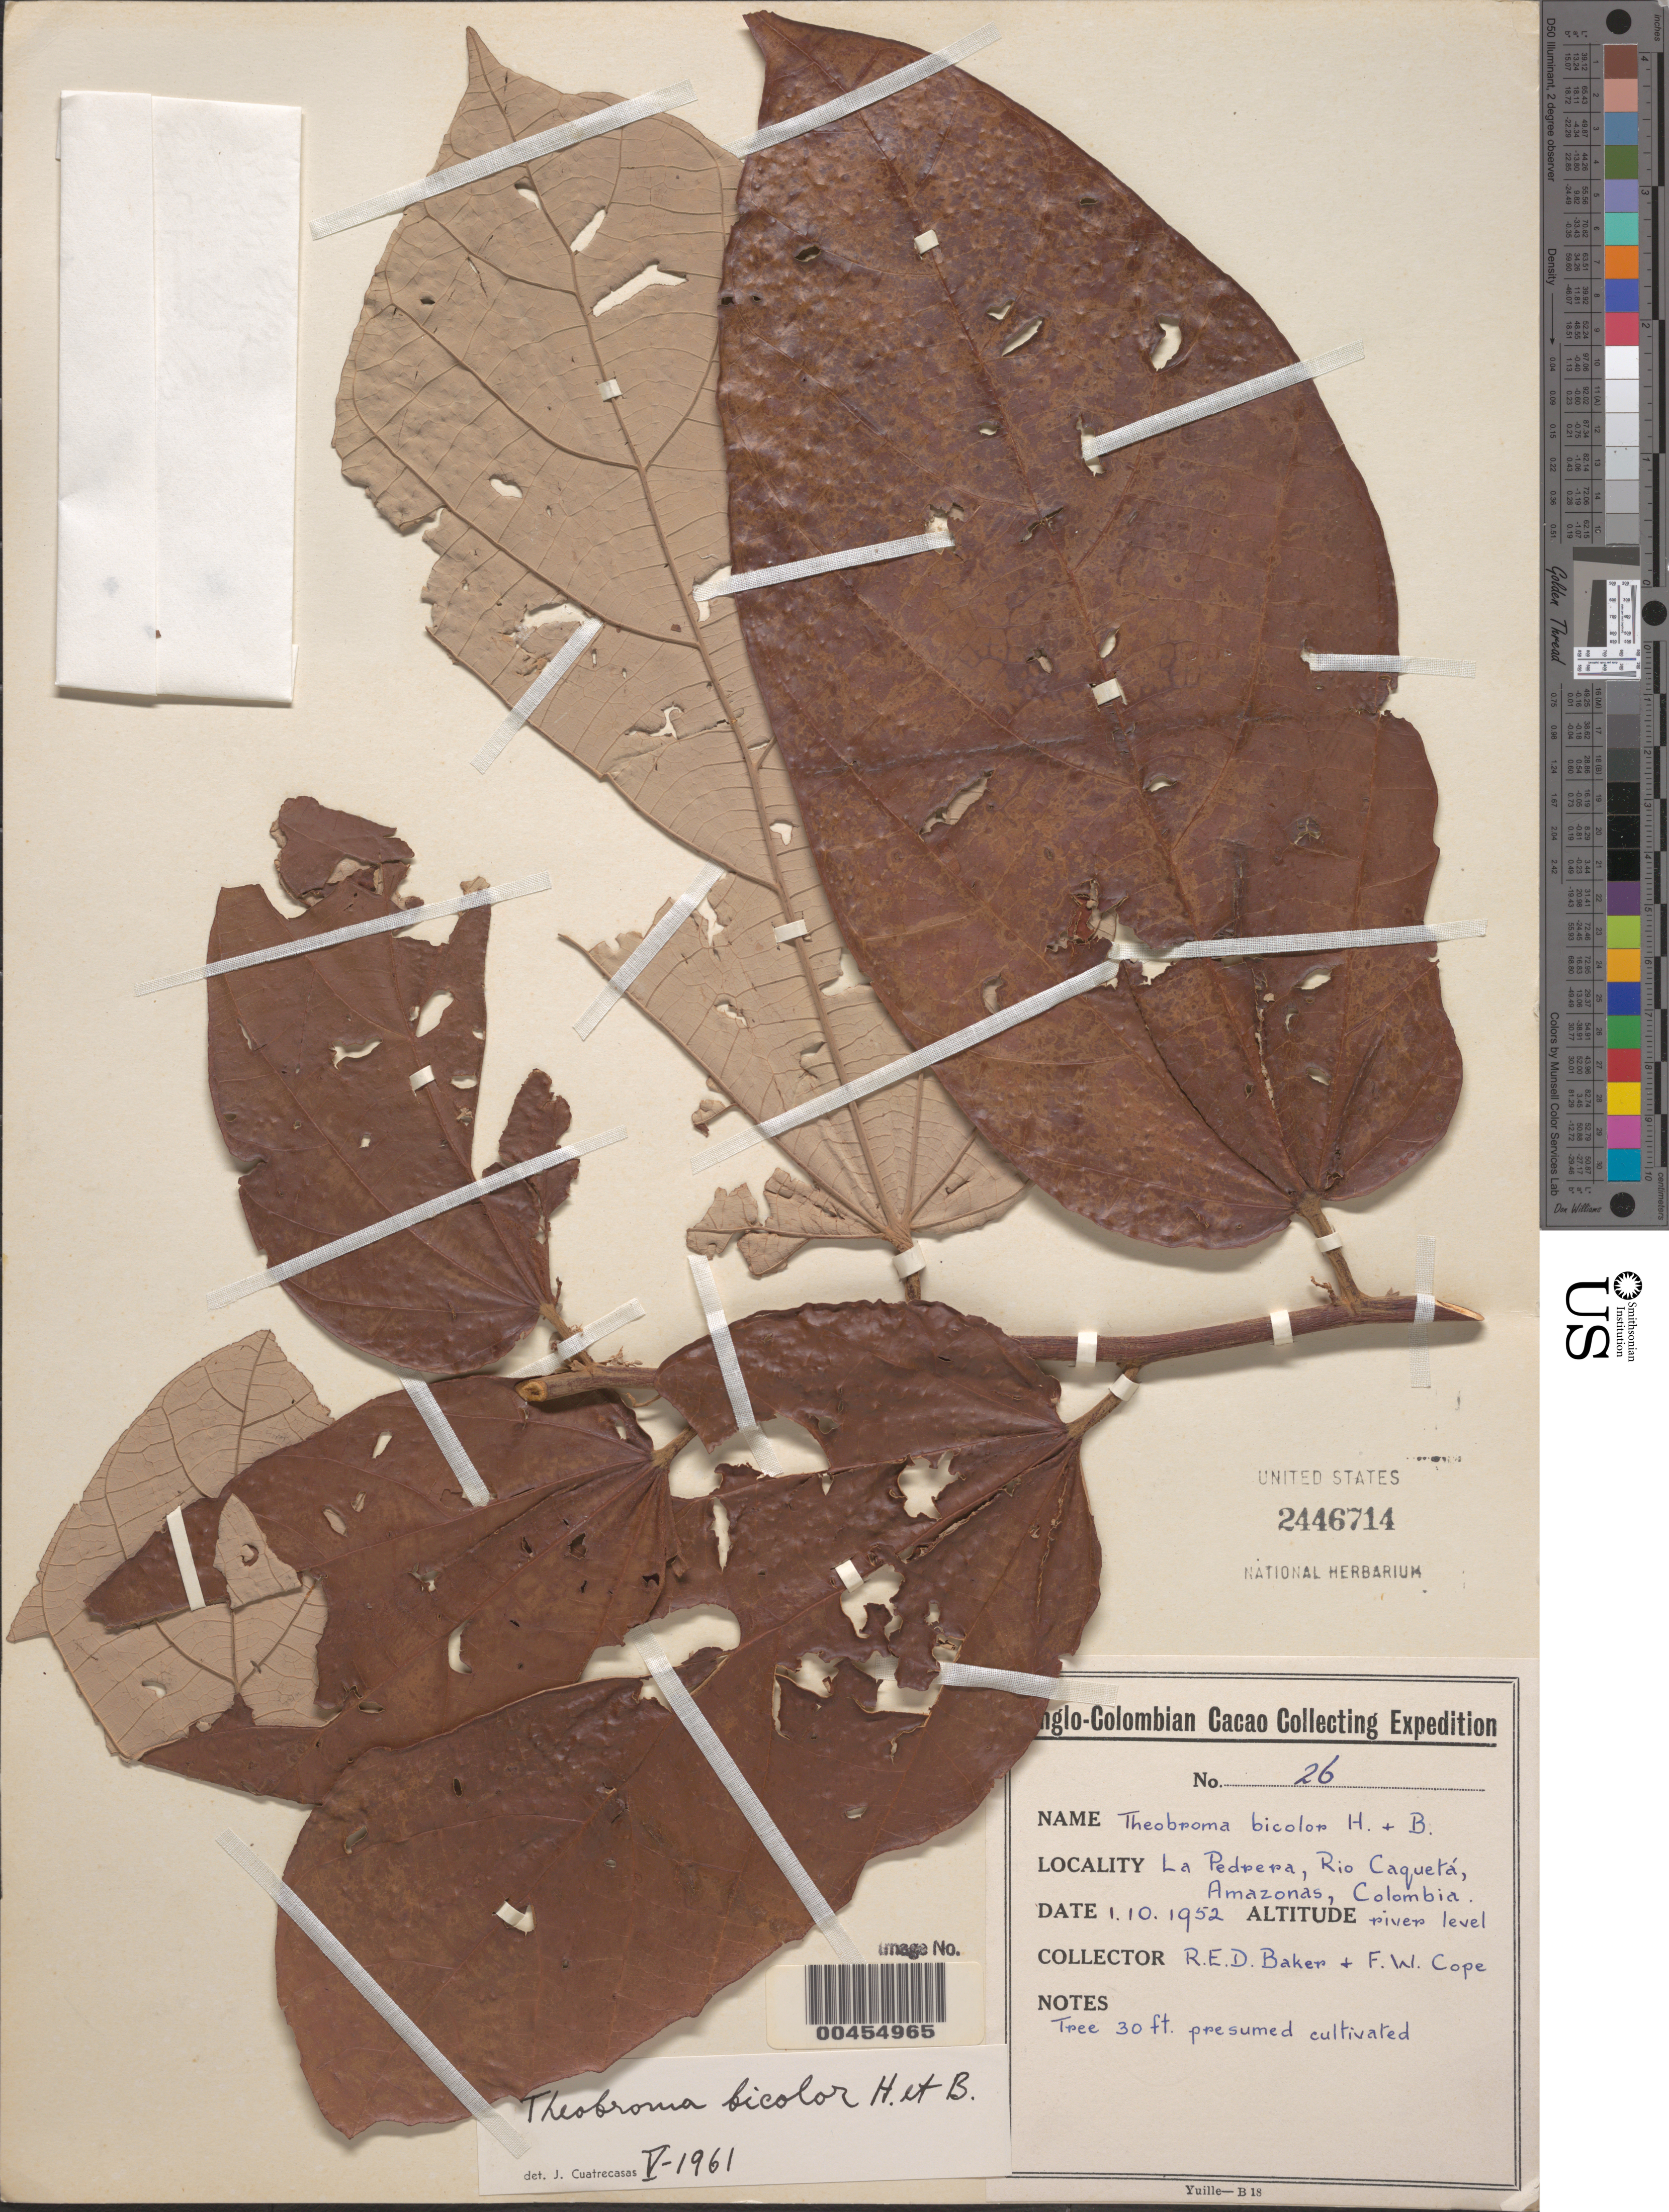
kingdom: Plantae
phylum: Tracheophyta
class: Magnoliopsida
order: Malvales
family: Malvaceae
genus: Theobroma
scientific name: Theobroma bicolor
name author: Bonpl.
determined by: Dorr, L. J., (BOT), Smithsonian Institution - National Museum of Natural History (UNITED STATES)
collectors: R. E. D. Baker & F. Cope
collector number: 26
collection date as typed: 01 Oct 1952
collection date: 1952-10-01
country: Colombia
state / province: Amazônas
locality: La Pedrera, Río Caquetá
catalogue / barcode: US 2446714